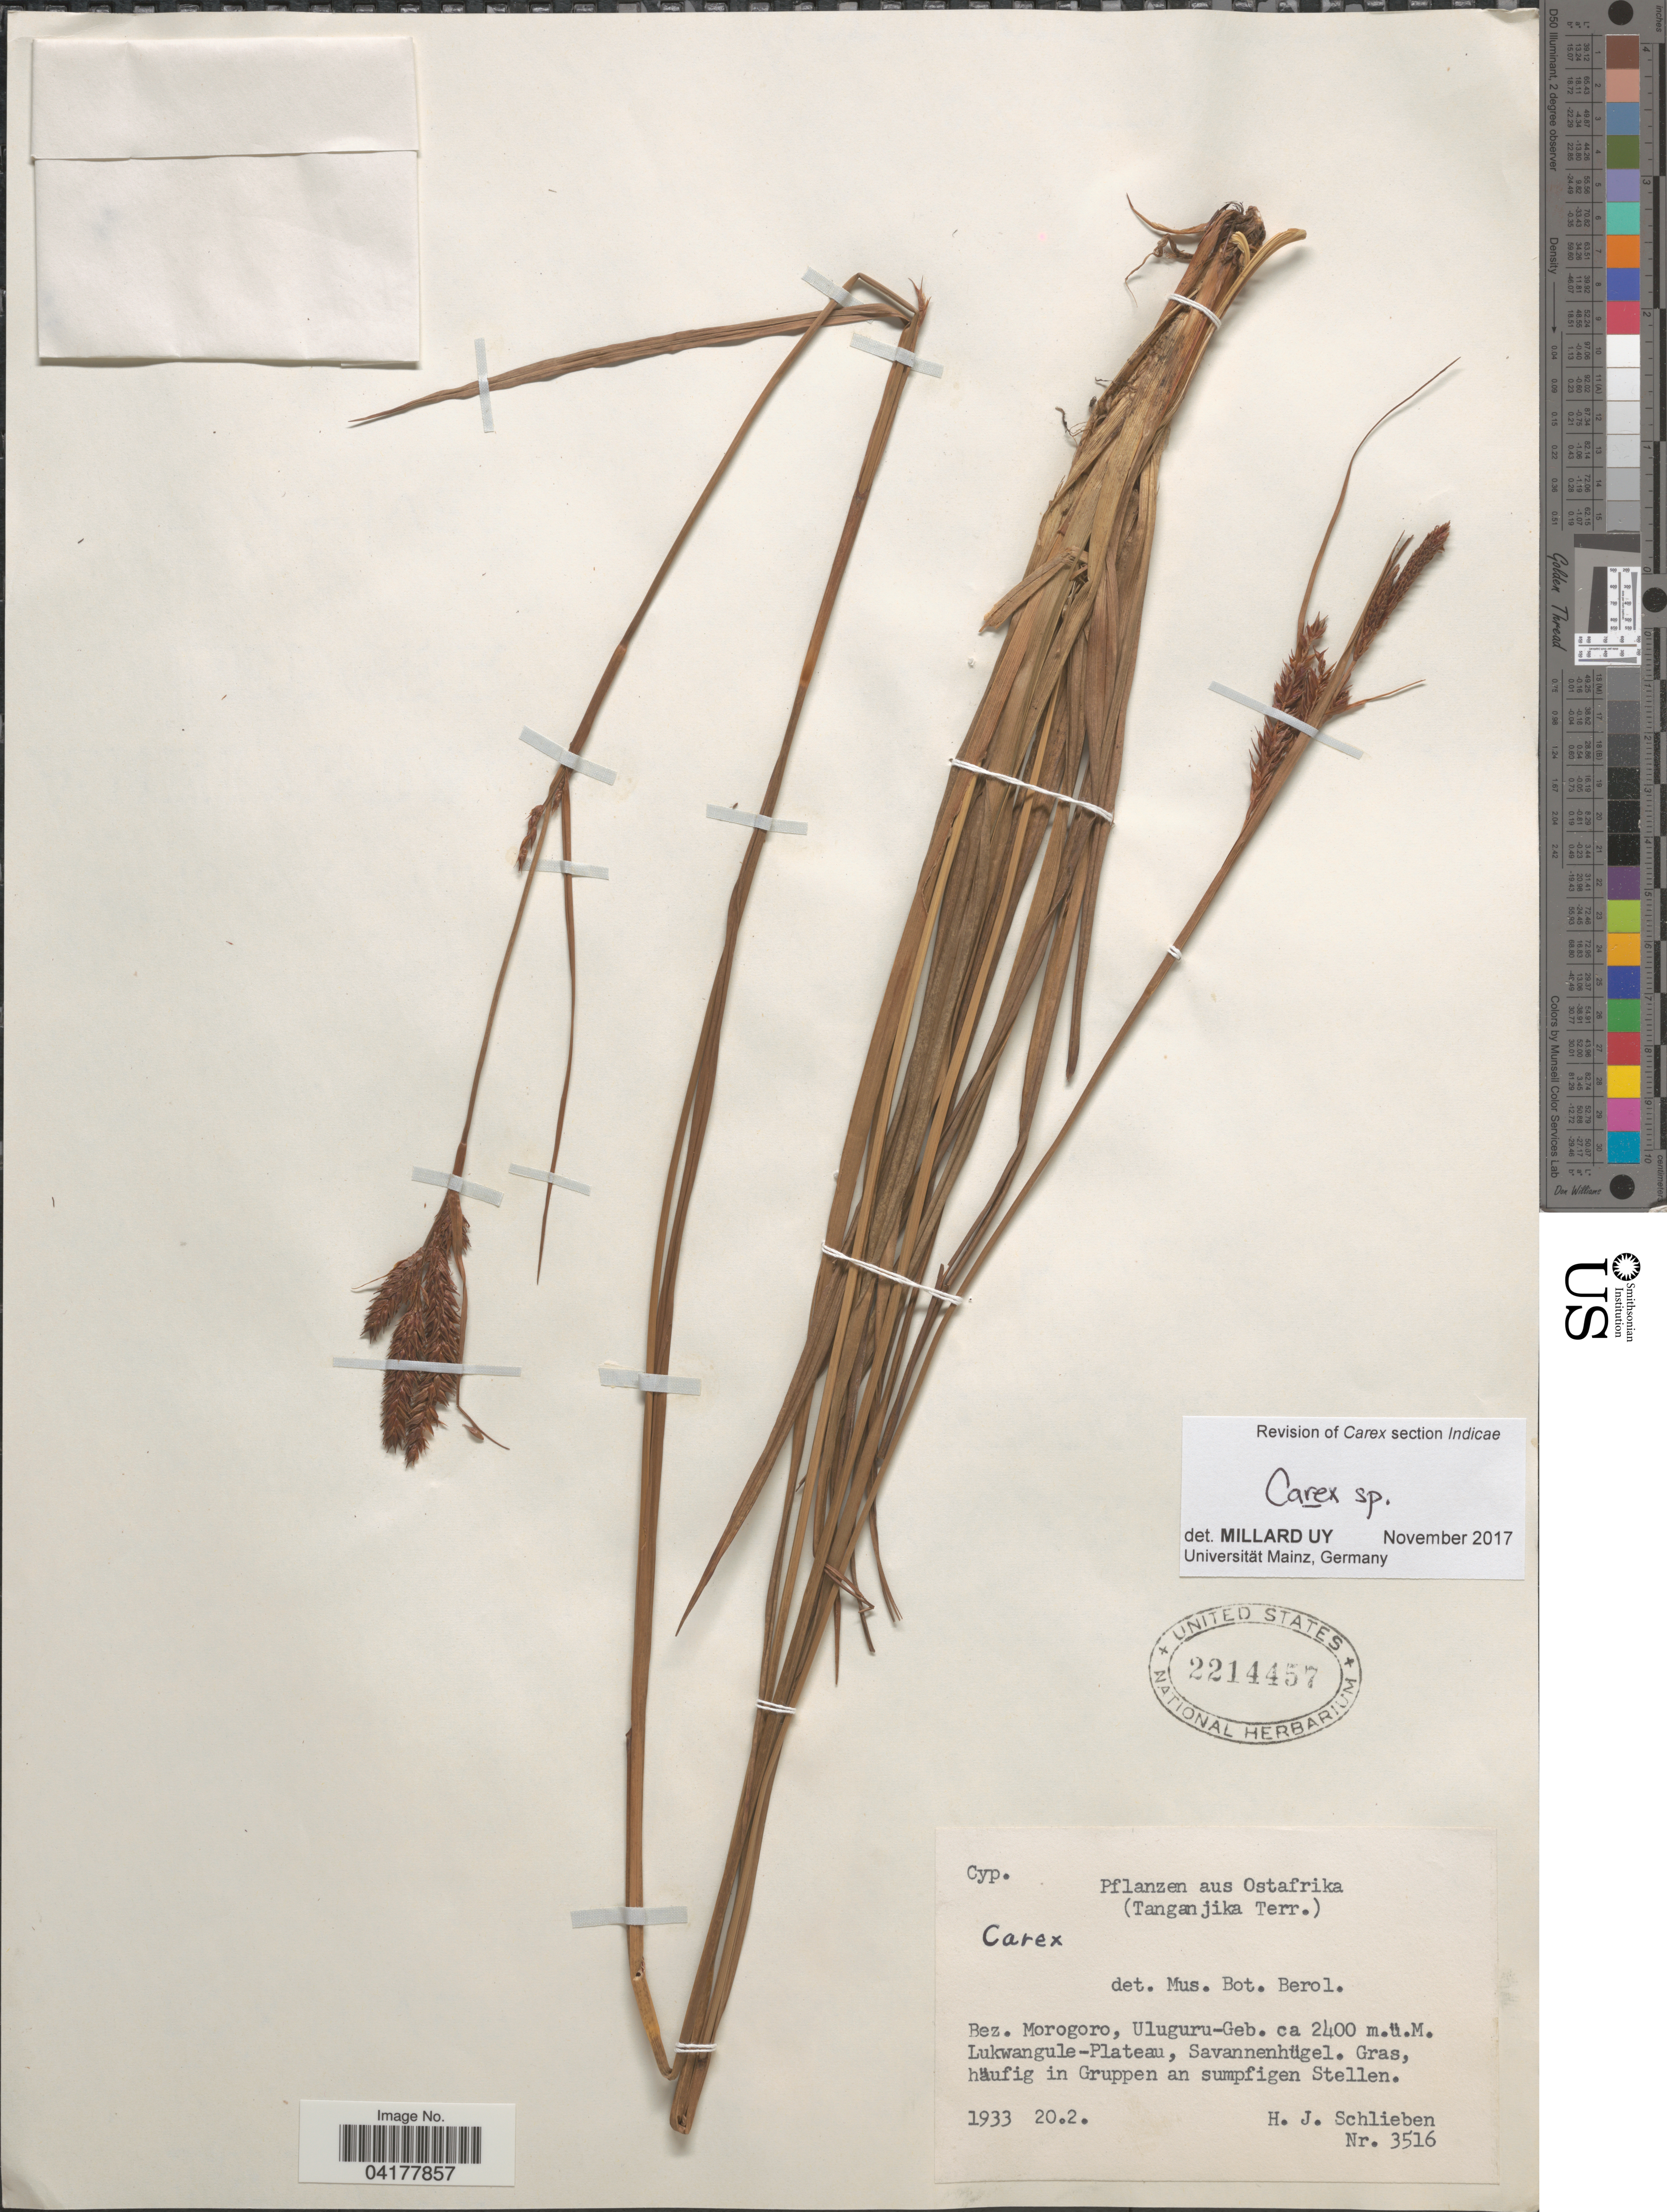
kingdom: Plantae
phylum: Tracheophyta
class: Liliopsida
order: Poales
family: Cyperaceae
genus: Carex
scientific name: Carex sp.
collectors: H. J. Schlieben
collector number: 3516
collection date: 1933-02-20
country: Tanzania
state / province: Morogoro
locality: Ostafrika (Tanganjika Terr.). Bez. Morogoro, Uluguru-Geb. Lukwangule-Plateau.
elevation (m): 2400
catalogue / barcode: US 2214457